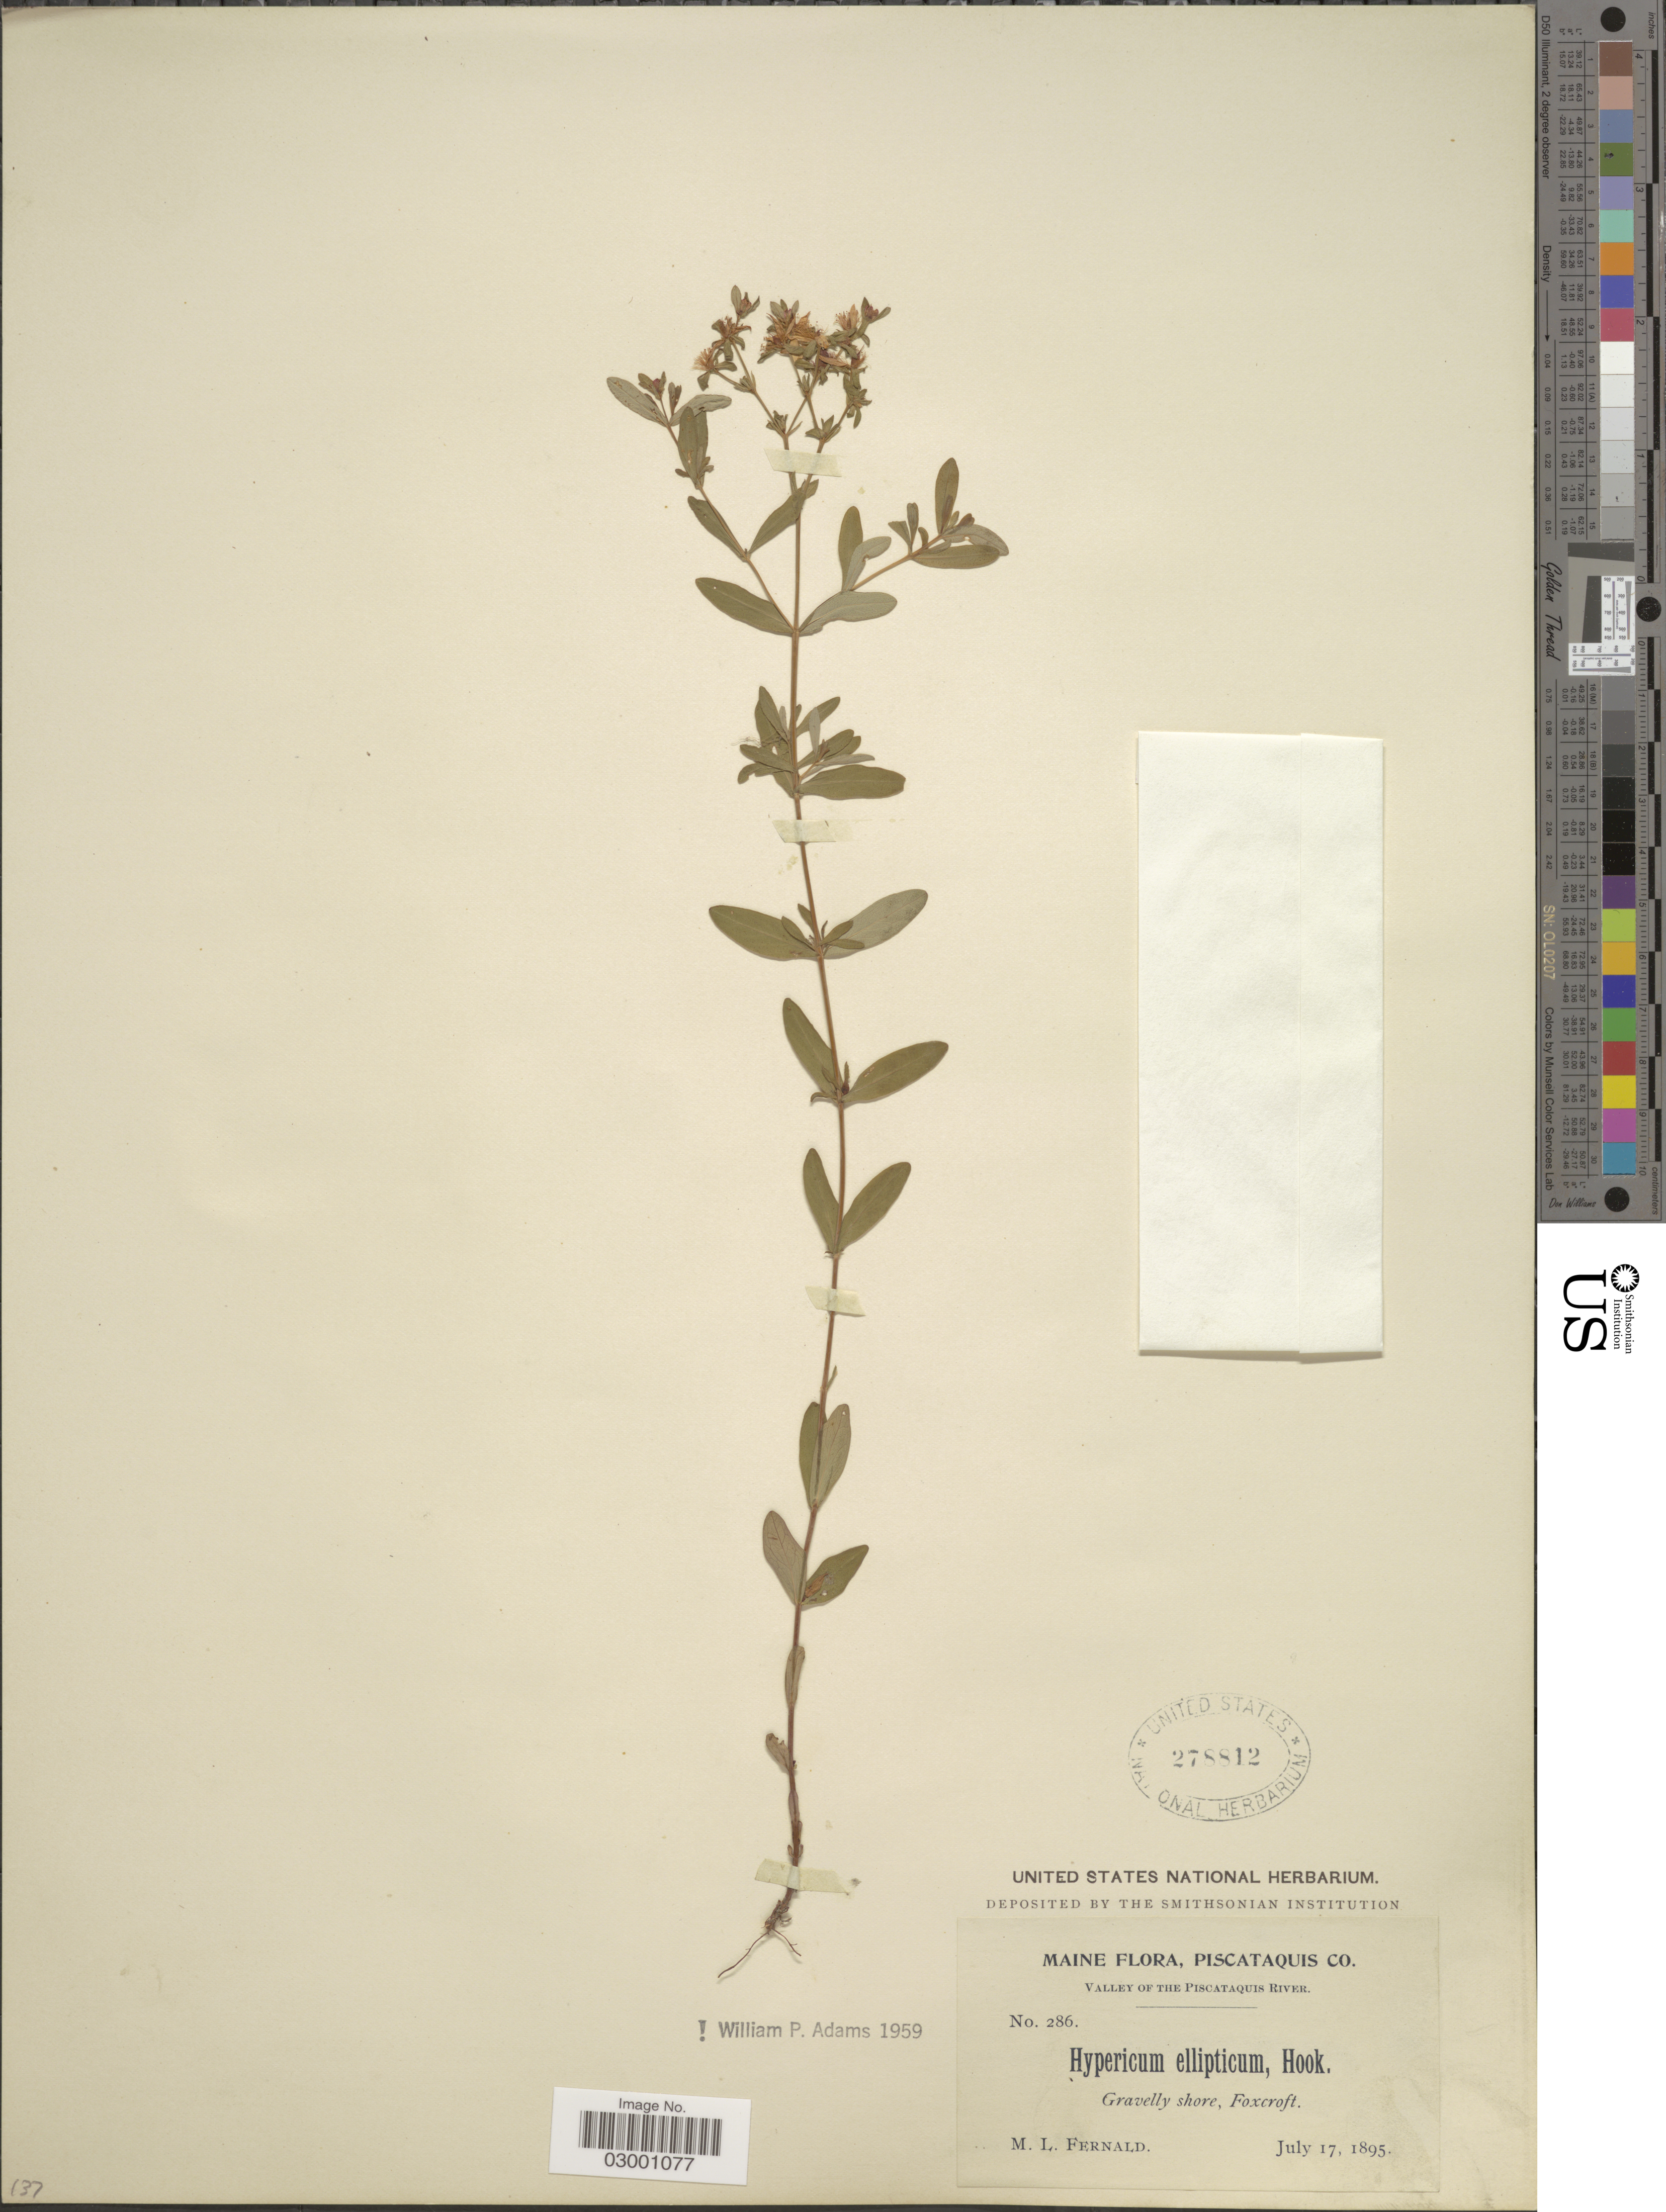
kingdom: Plantae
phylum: Tracheophyta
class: Magnoliopsida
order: Malpighiales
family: Hypericaceae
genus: Hypericum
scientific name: Hypericum ellipticum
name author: Hook.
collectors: M. L. Fernald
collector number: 286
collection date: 1895-07-17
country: United States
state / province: Maine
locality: Piscataquis Co., Foxcroft.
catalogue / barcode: US 278812